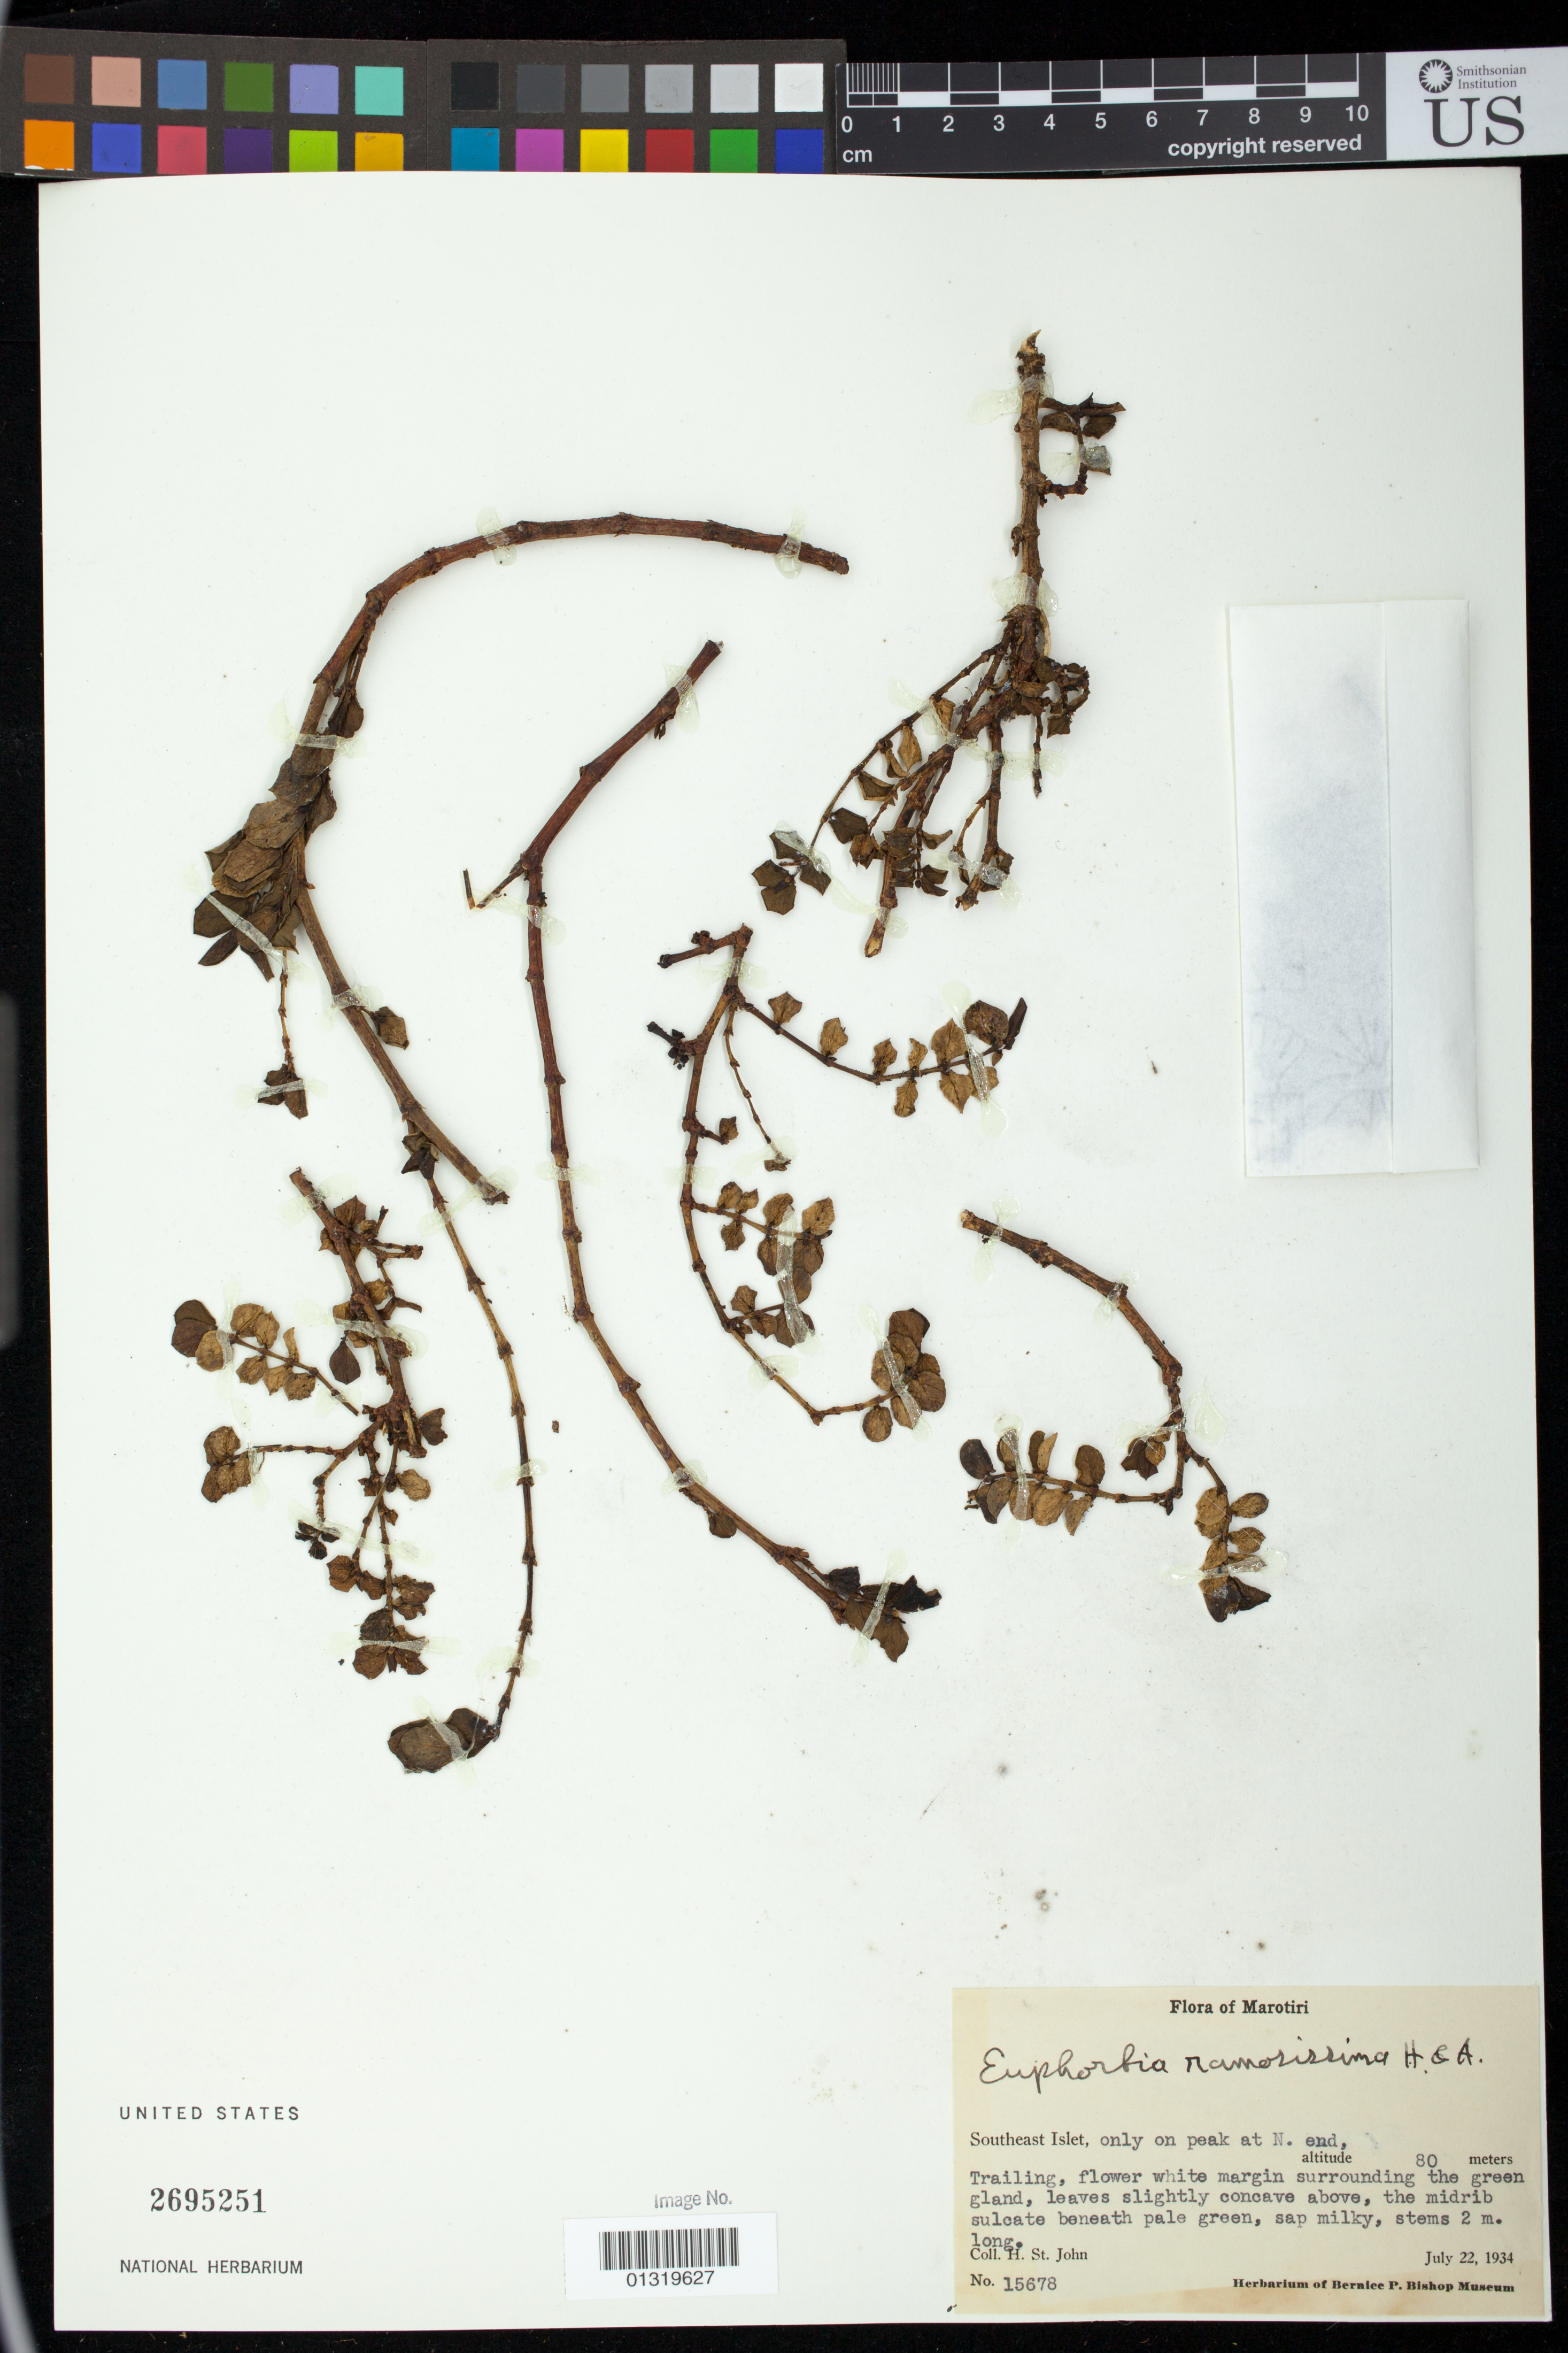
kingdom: Plantae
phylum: Tracheophyta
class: Magnoliopsida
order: Malpighiales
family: Euphorbiaceae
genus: Euphorbia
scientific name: Euphorbia sparrmannii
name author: Boiss.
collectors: H. St. John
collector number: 15678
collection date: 1934-07-22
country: French Polynesia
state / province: Marotiri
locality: Southeast Islet, only on peak at N. end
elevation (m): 80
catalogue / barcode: US 2695251